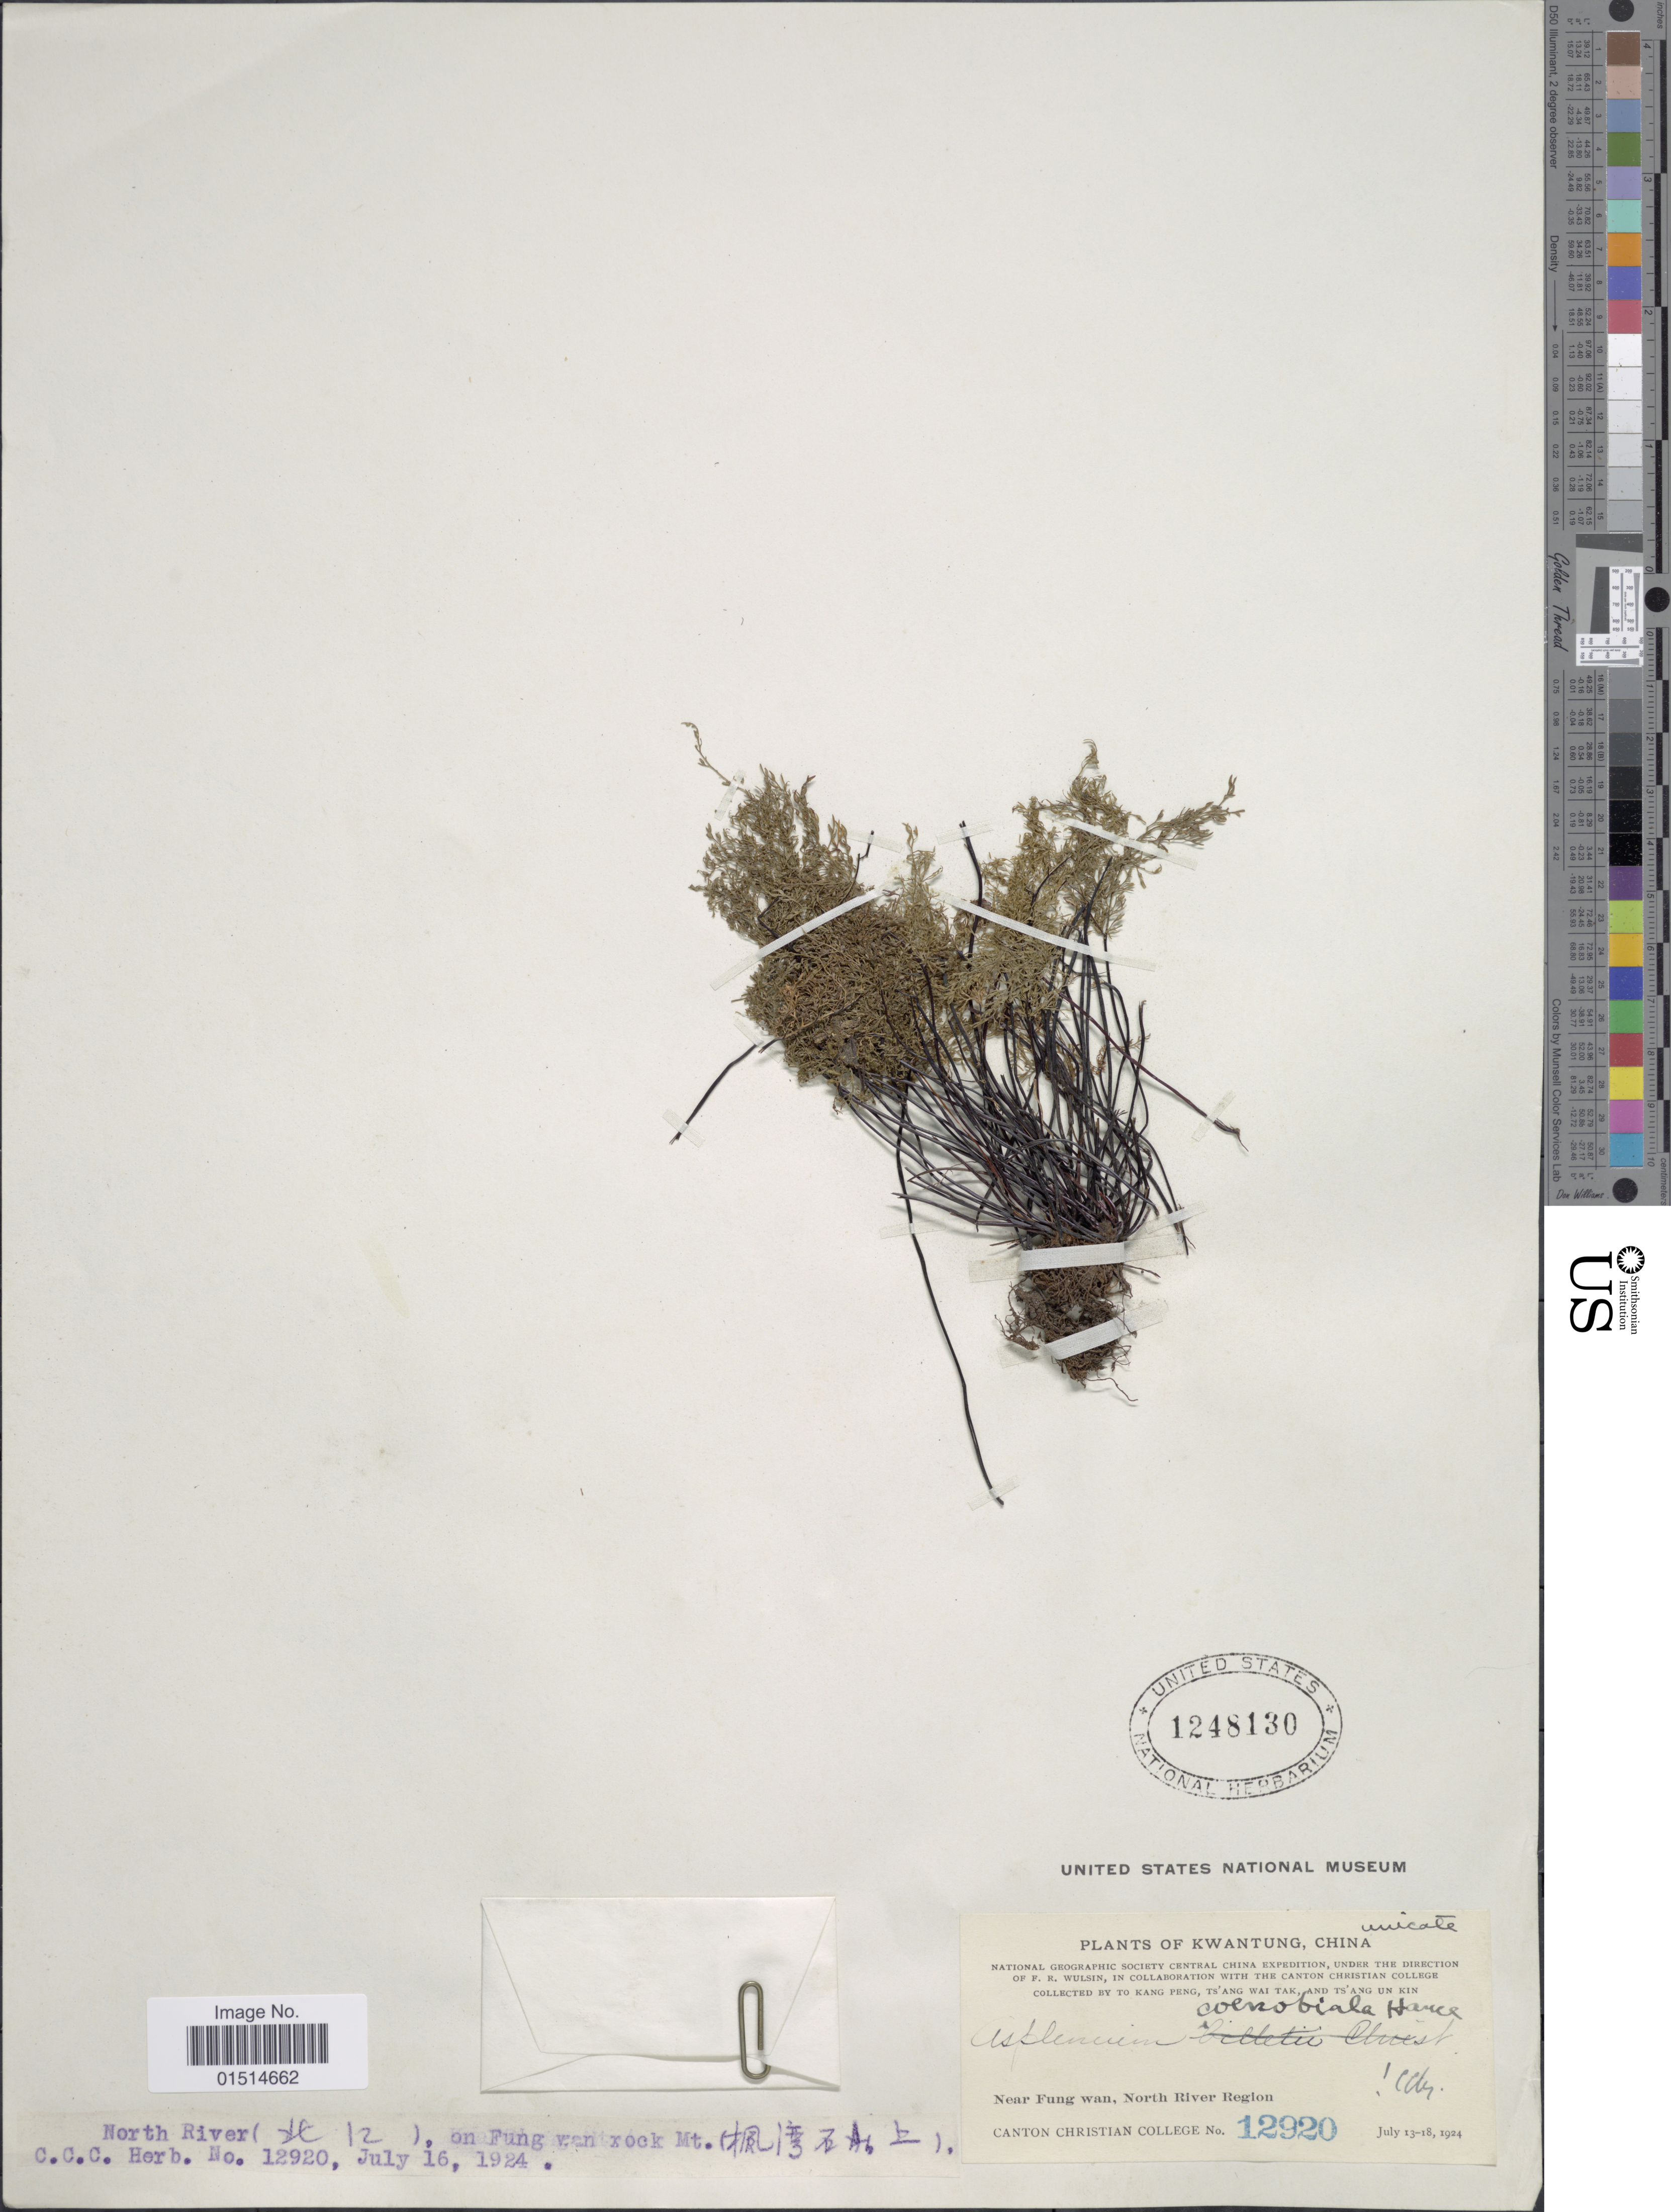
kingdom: Plantae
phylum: Tracheophyta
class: Polypodiopsida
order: Polypodiales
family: Aspleniaceae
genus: Asplenium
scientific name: Asplenium coenobiale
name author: Hance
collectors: K. Peng, W. T. Tsang & U. K. Tsang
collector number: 12920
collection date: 1924-07-13/1924-07-18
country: China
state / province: Guangdong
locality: Kwantung, near Fung wan, North River Region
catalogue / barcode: US 1248130